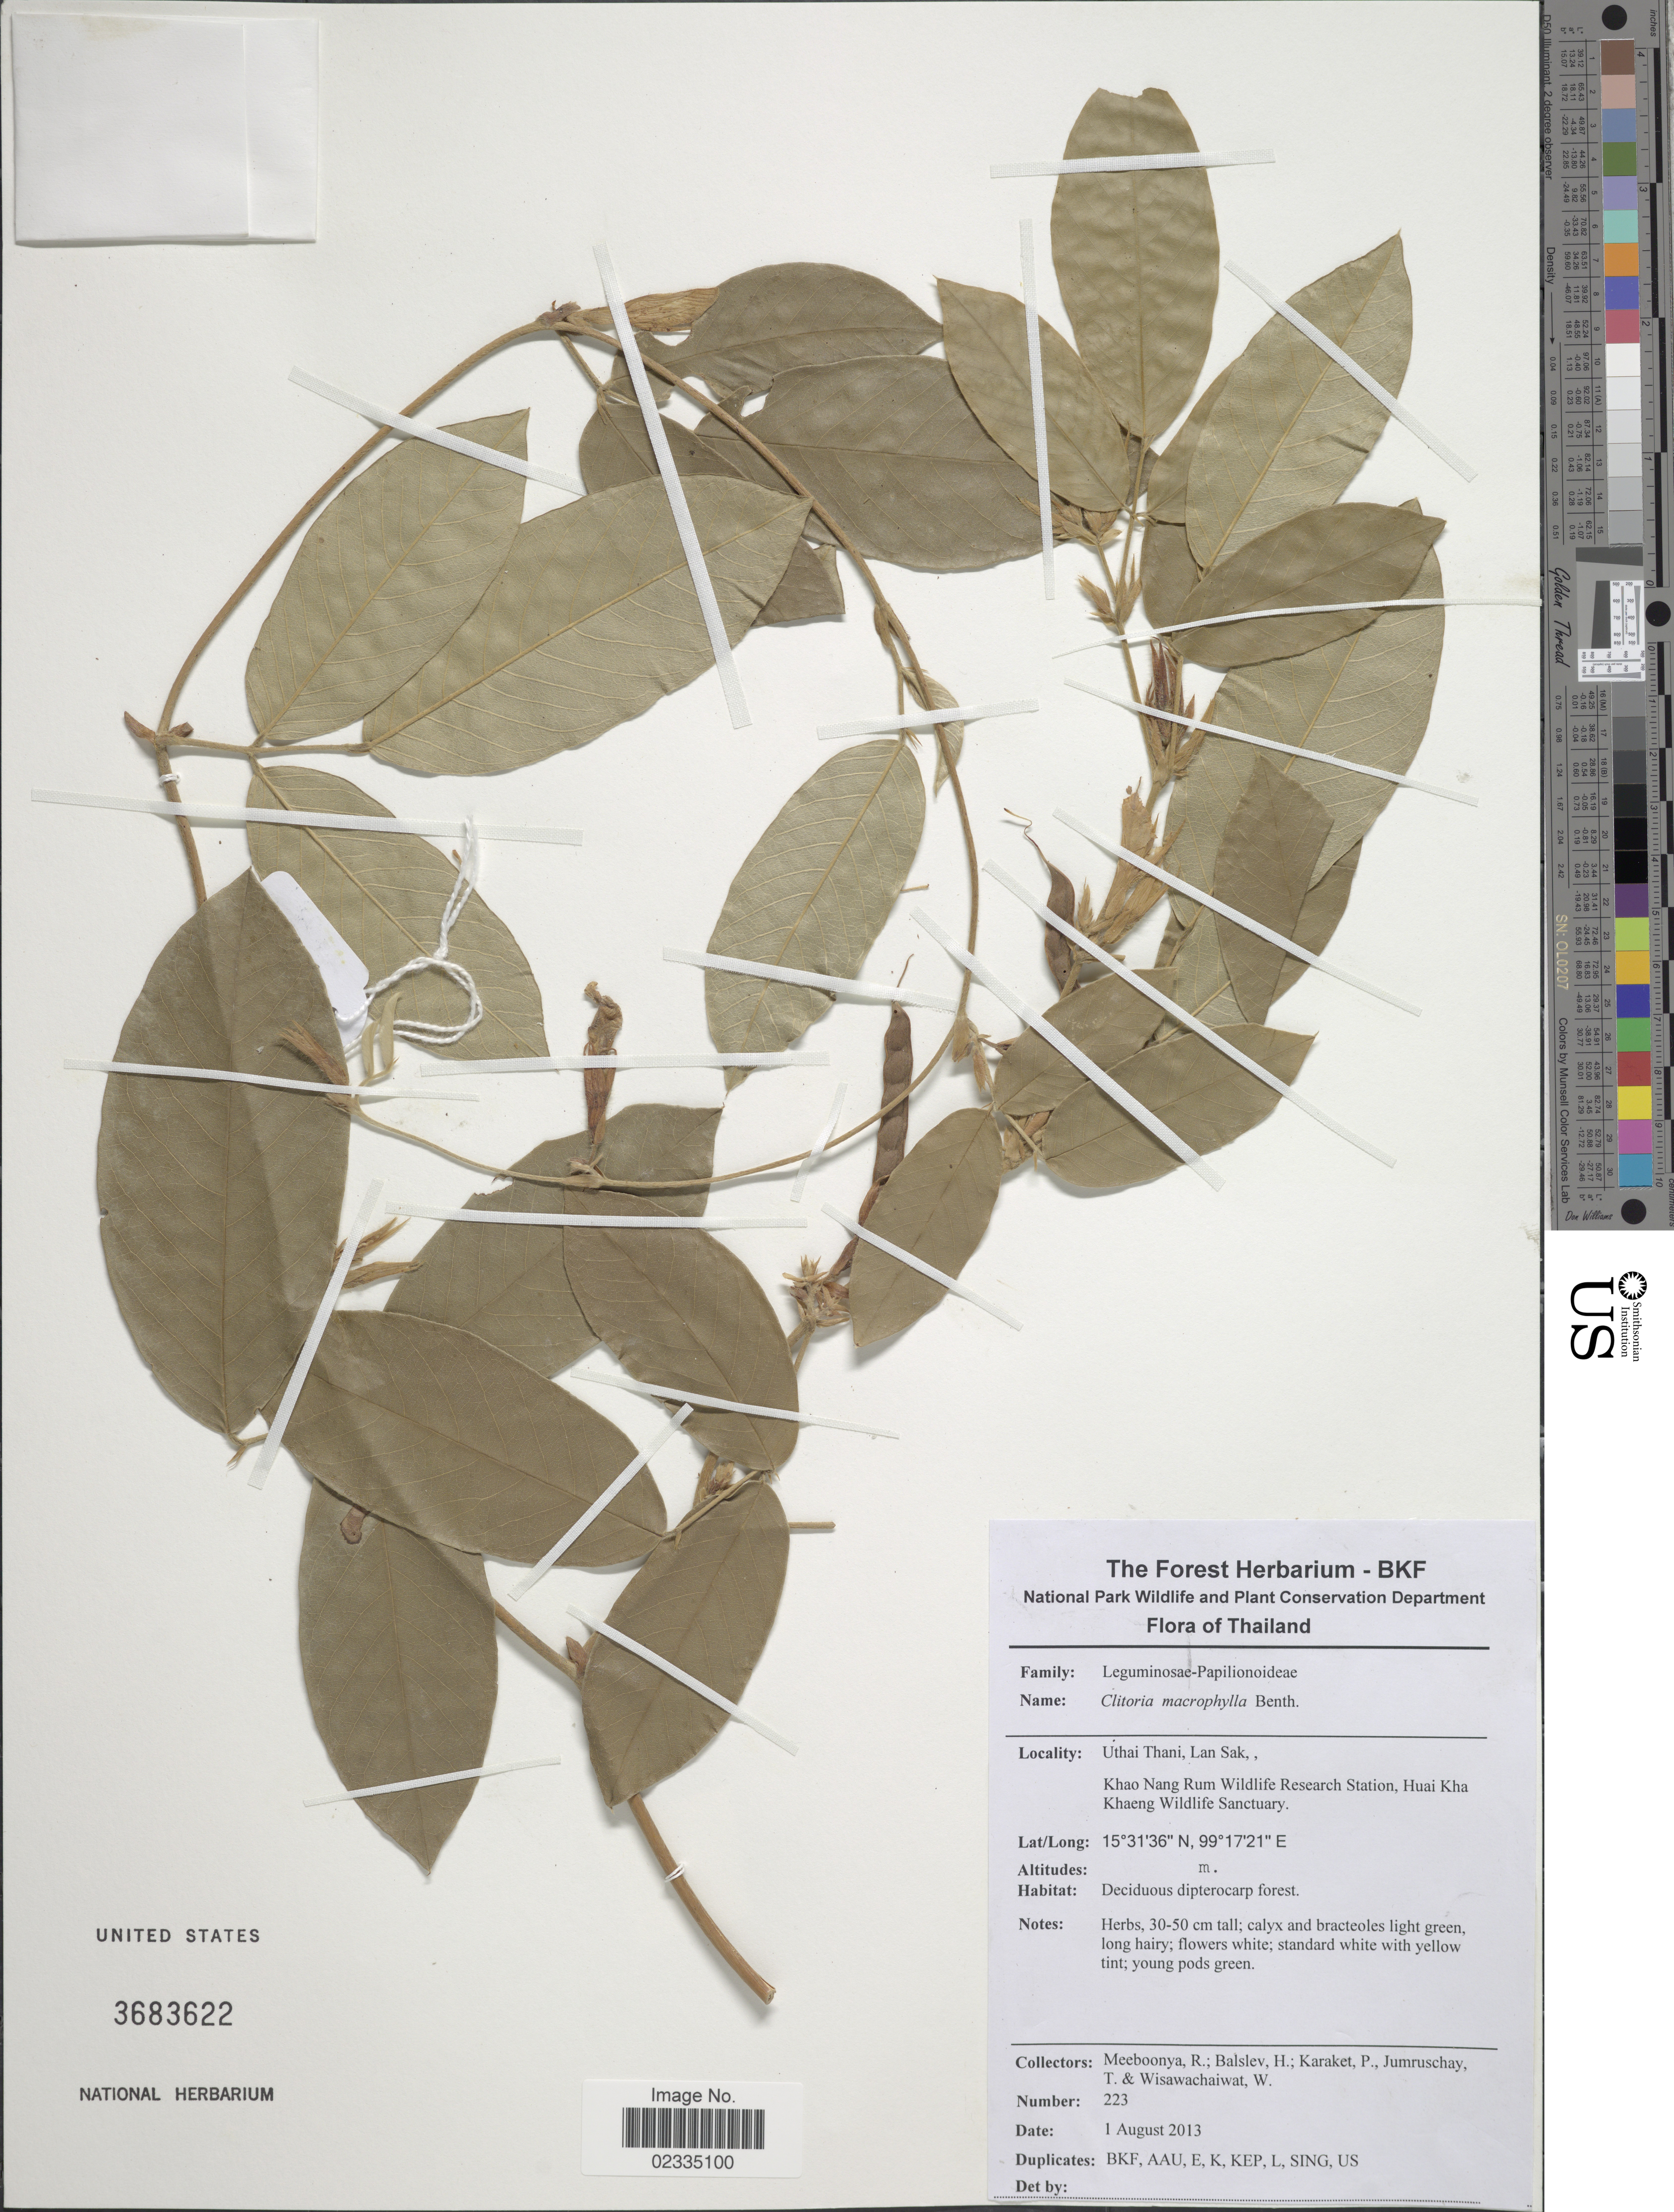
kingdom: Plantae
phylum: Tracheophyta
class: Magnoliopsida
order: Fabales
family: Fabaceae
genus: Clitoria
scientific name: Clitoria macrophylla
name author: Wall ex Benth.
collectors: R. Meeboonya, H. Balslev, P. Karaket, T. Jumruschay & W. Wisawachaiwat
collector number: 223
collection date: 2013-08-01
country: Thailand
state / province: Uthai Thani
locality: Lan Sak., Khao Nang Rum Wildlife Research Station, Huai Kha Khaeng Wildlife Sanctuary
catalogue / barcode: US 3683622